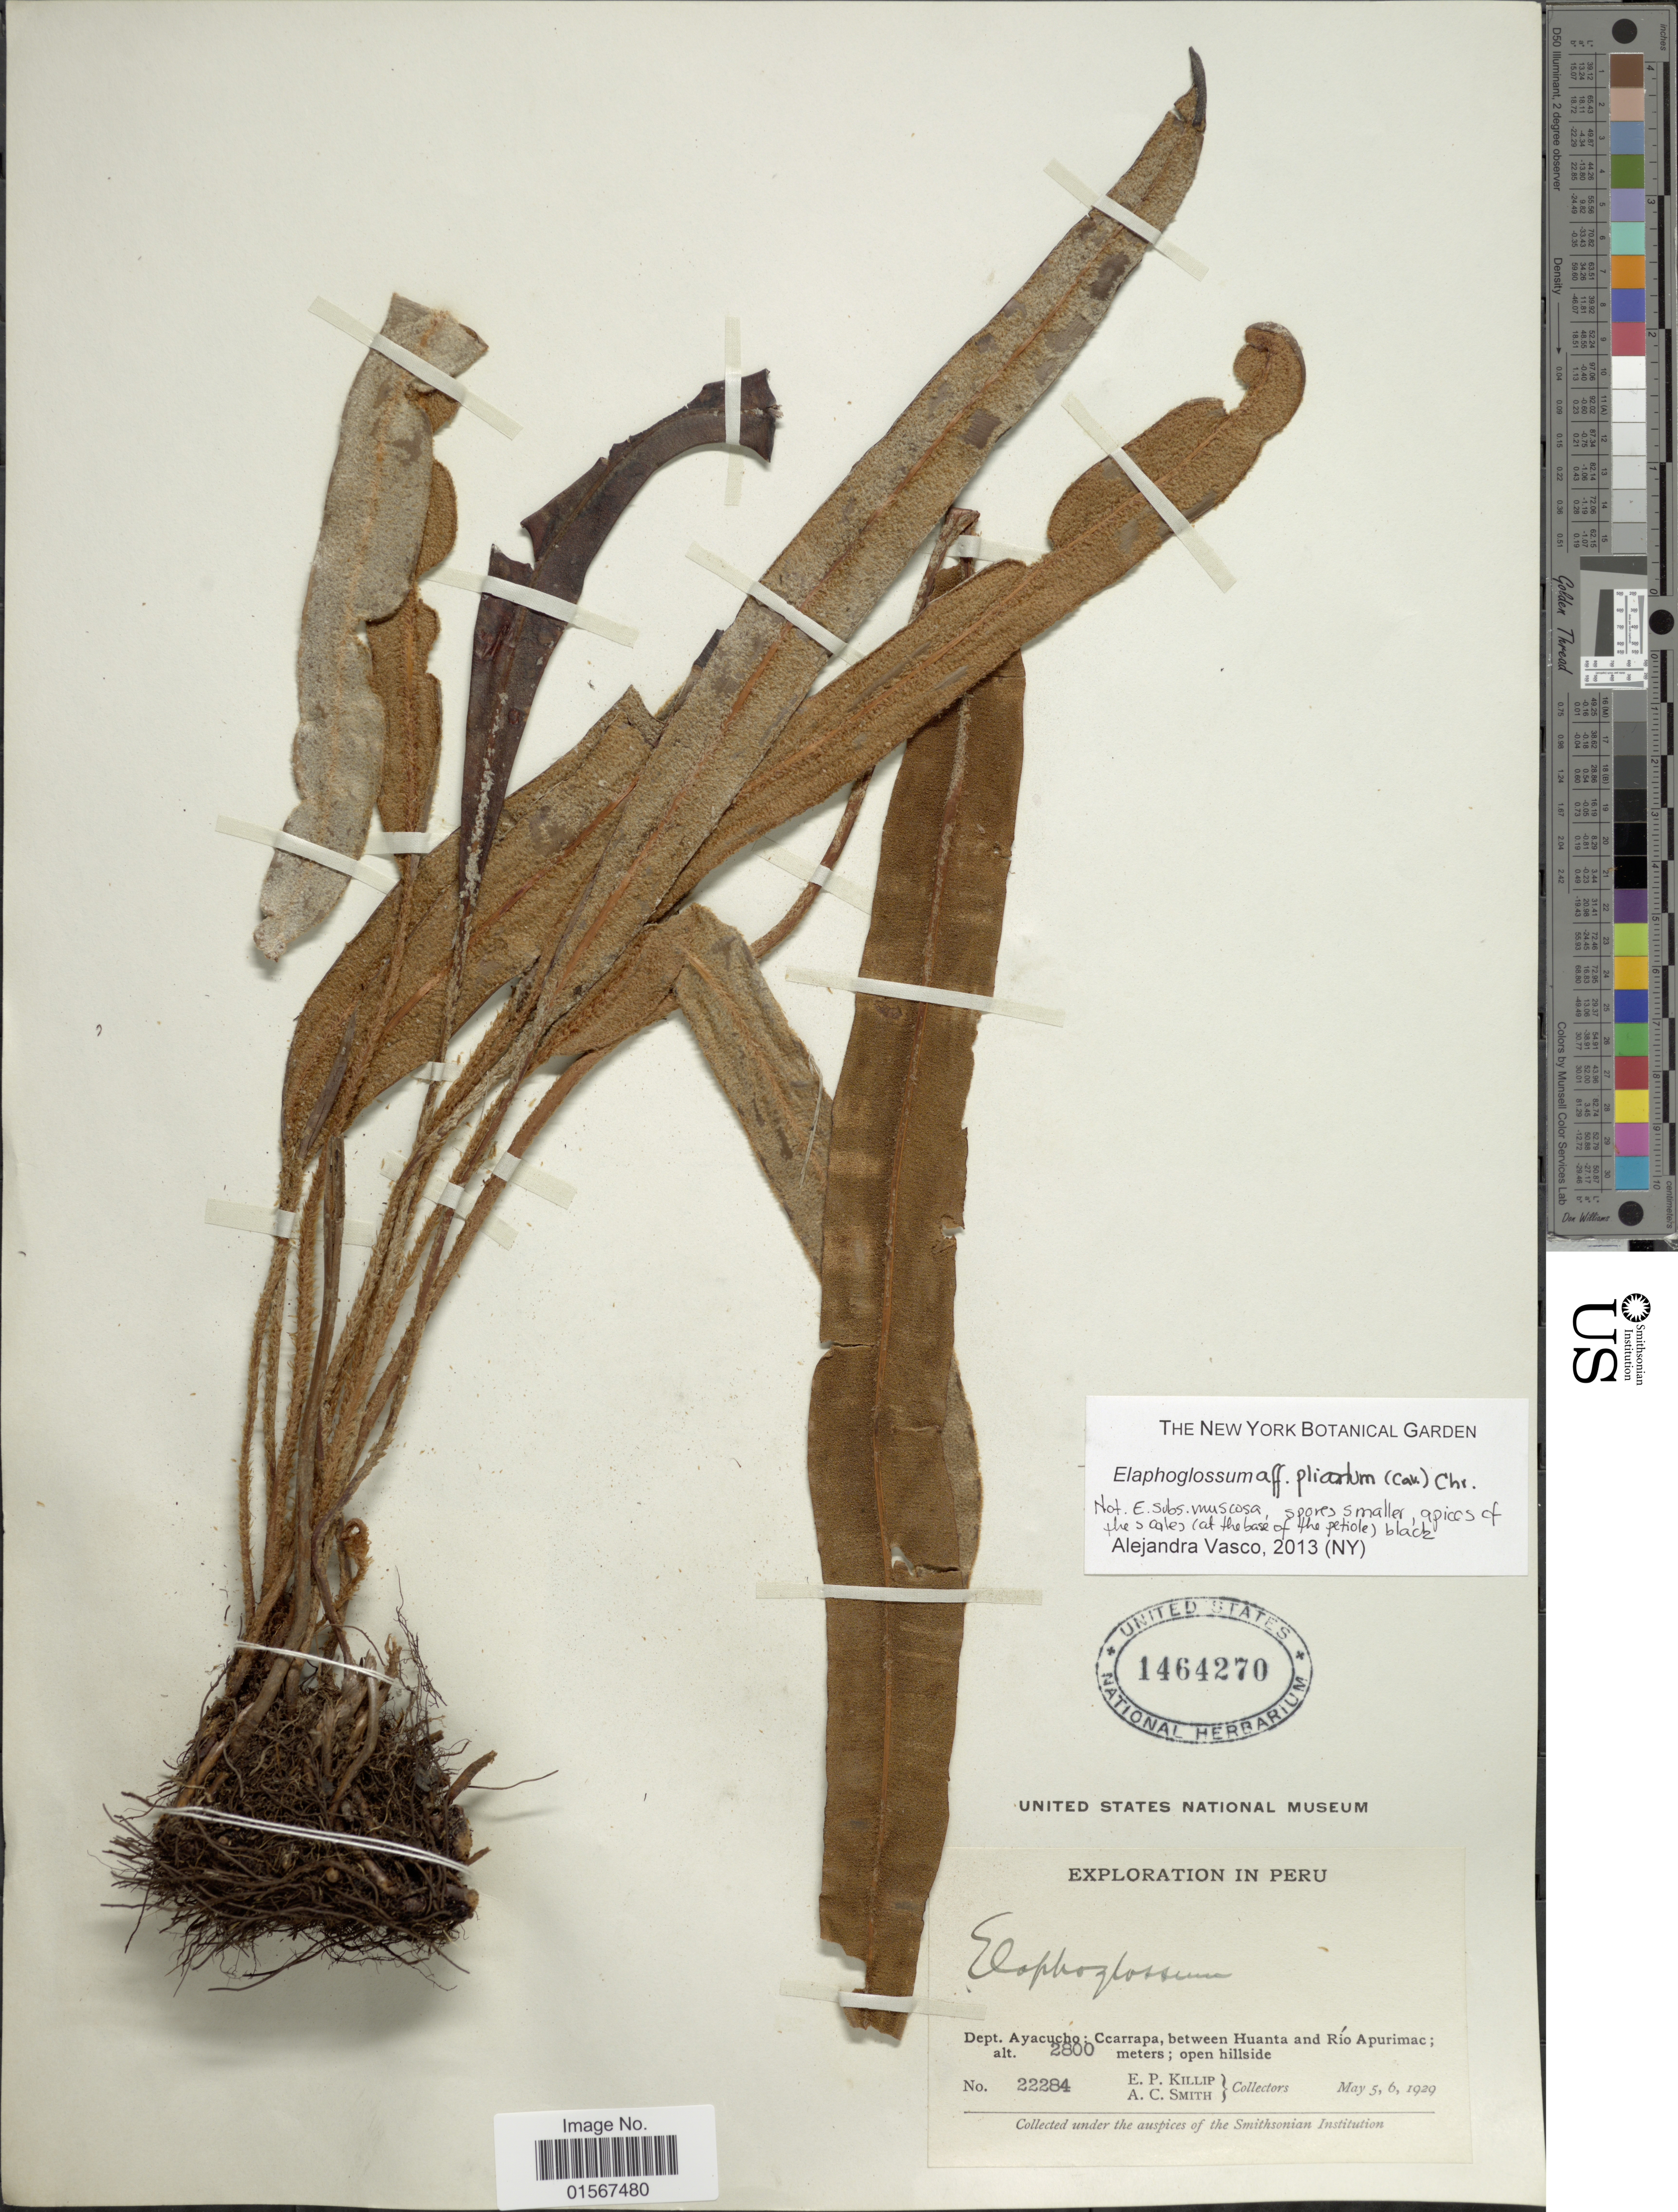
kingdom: Plantae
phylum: Tracheophyta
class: Polypodiopsida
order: Polypodiales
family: Dryopteridaceae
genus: Elaphoglossum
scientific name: Elaphoglossum plicatum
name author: (Cav.) C. Chr.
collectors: E. P. Killip & A. C. Smith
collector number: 22284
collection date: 1929-05-05/1929-05-06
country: Peru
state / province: Ayacucho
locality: Peru, Dept. Ayacucho: Ccarrapa, between Huanta and Río Apurimac.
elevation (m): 2800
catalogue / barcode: US 1464270